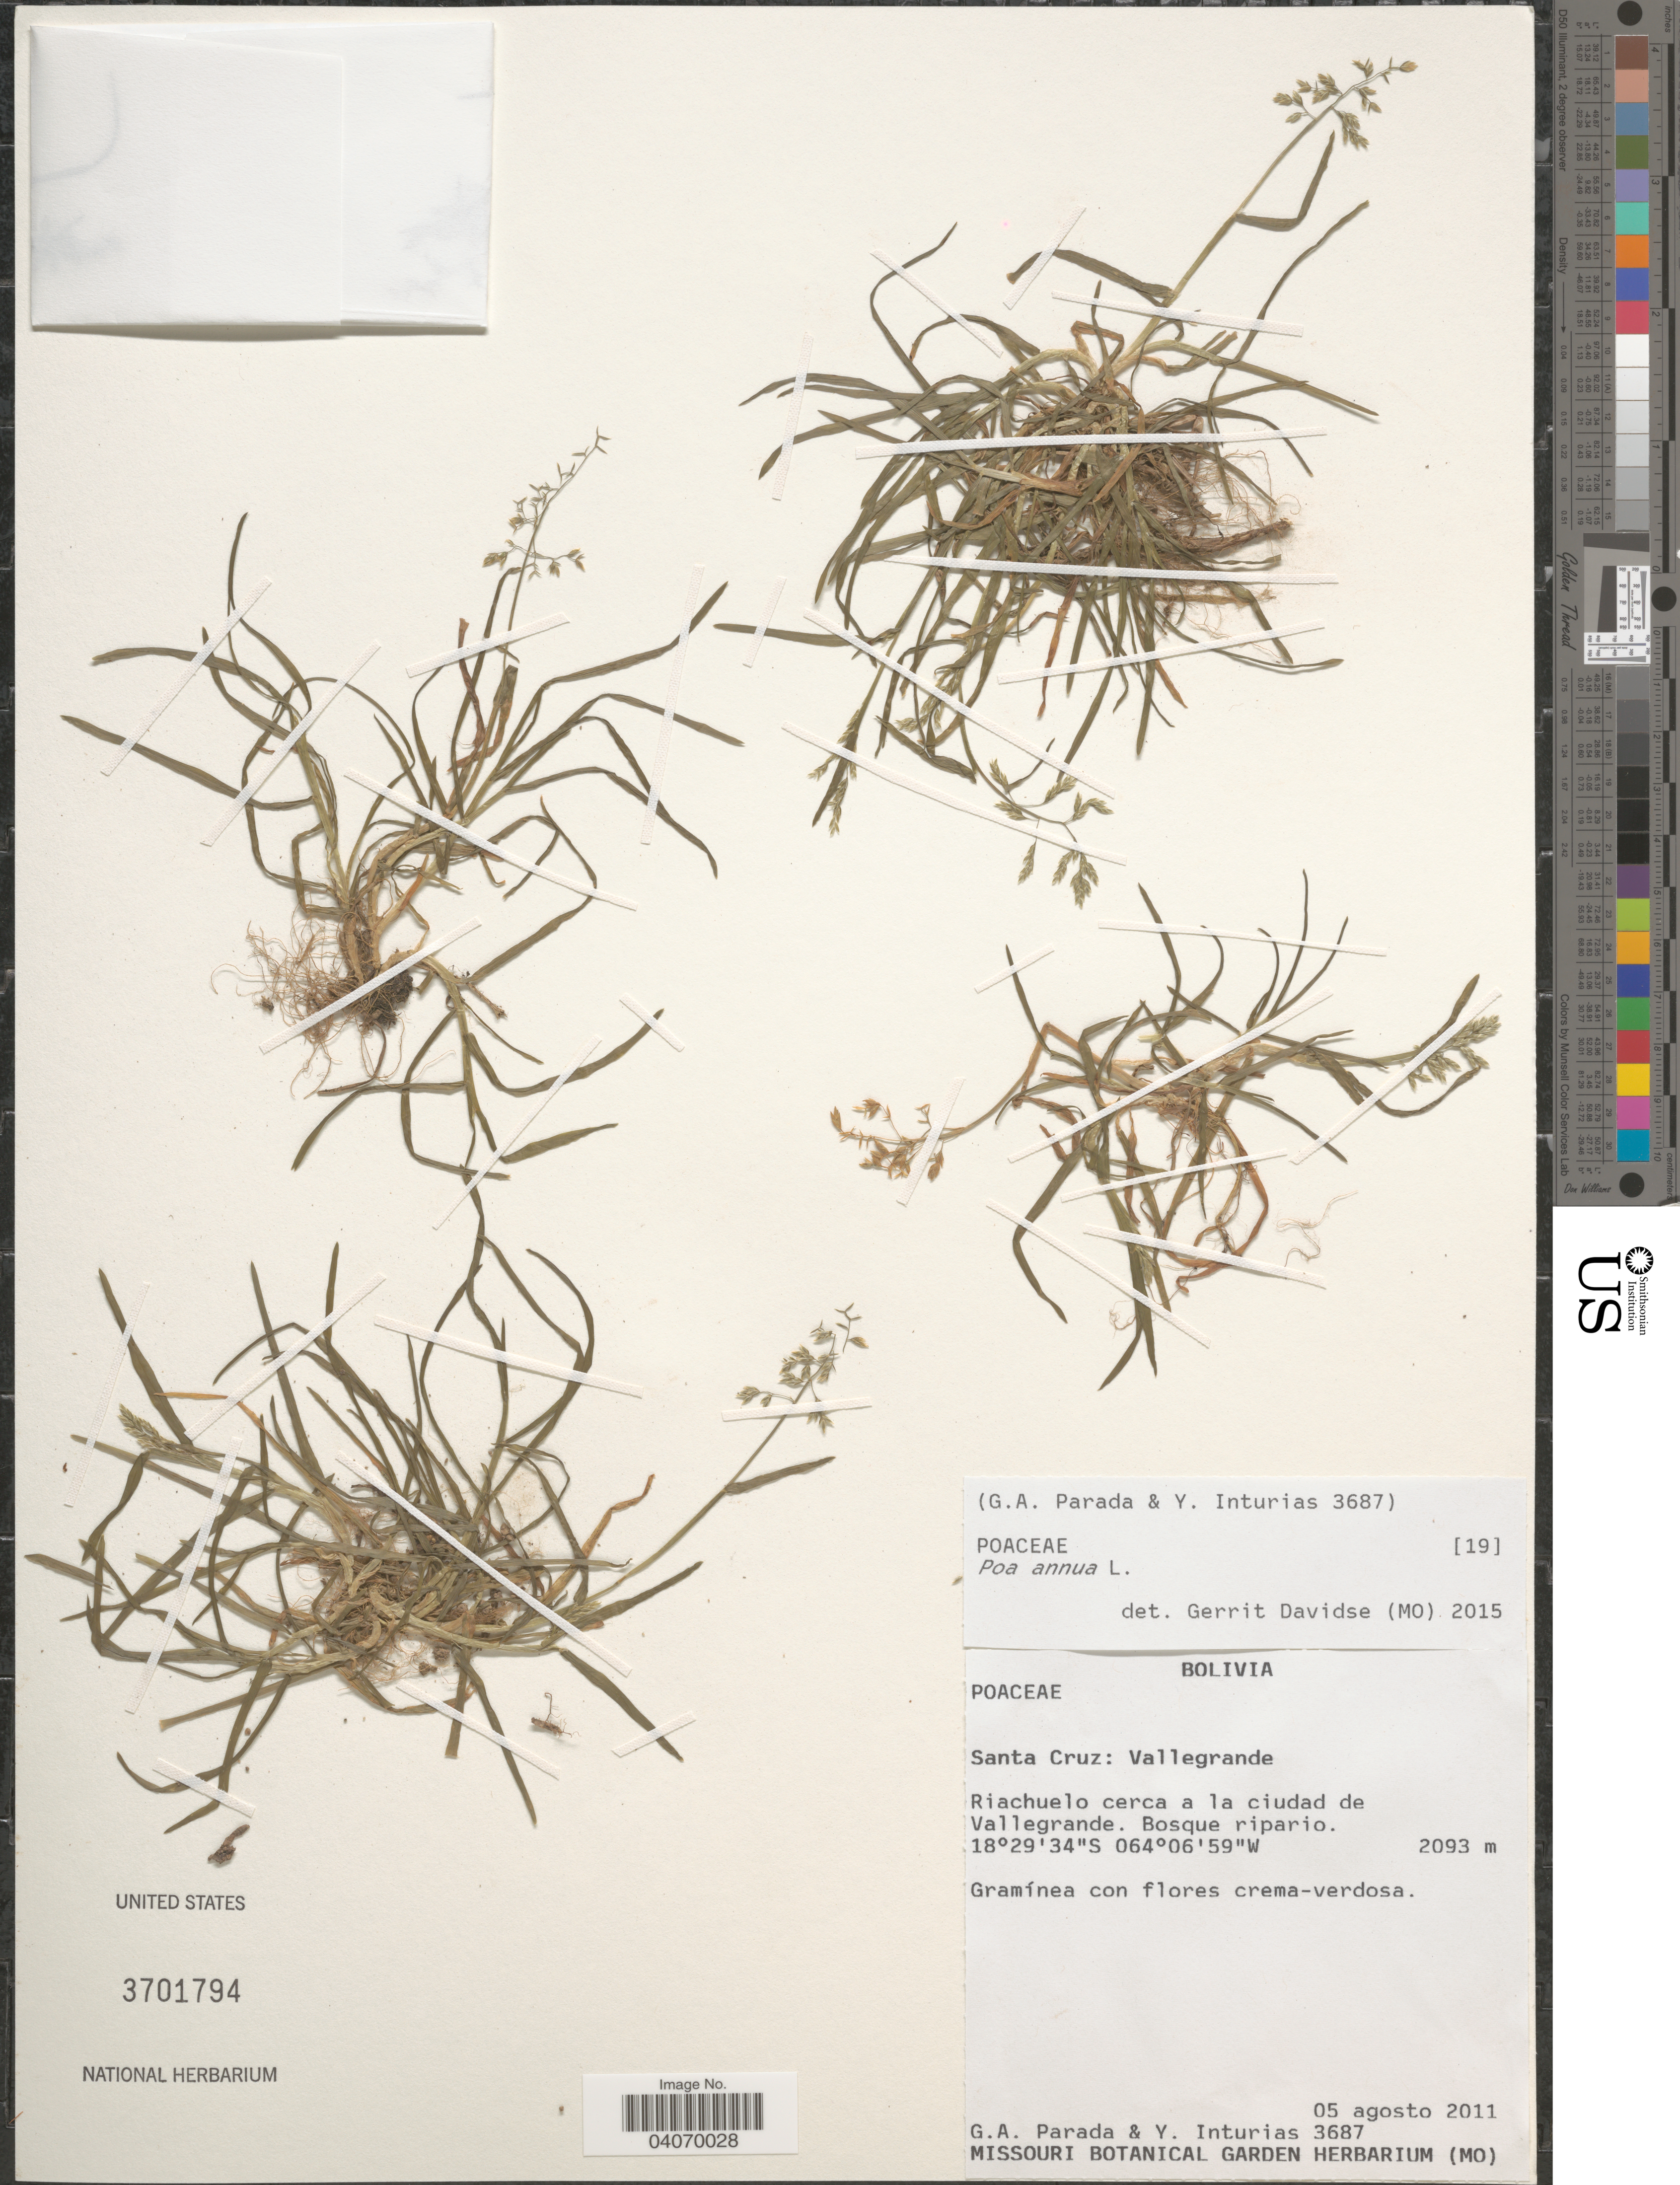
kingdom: Plantae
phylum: Tracheophyta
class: Liliopsida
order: Poales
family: Poaceae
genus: Poa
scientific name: Poa annua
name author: L.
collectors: G. Parada & Y. Inturias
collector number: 3687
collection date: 2011-08-05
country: Bolivia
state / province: Santa Cruz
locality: Vallegrande. Riachuelo cerca a la ciudad de Vallegrande.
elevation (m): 2093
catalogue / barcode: US 3701794